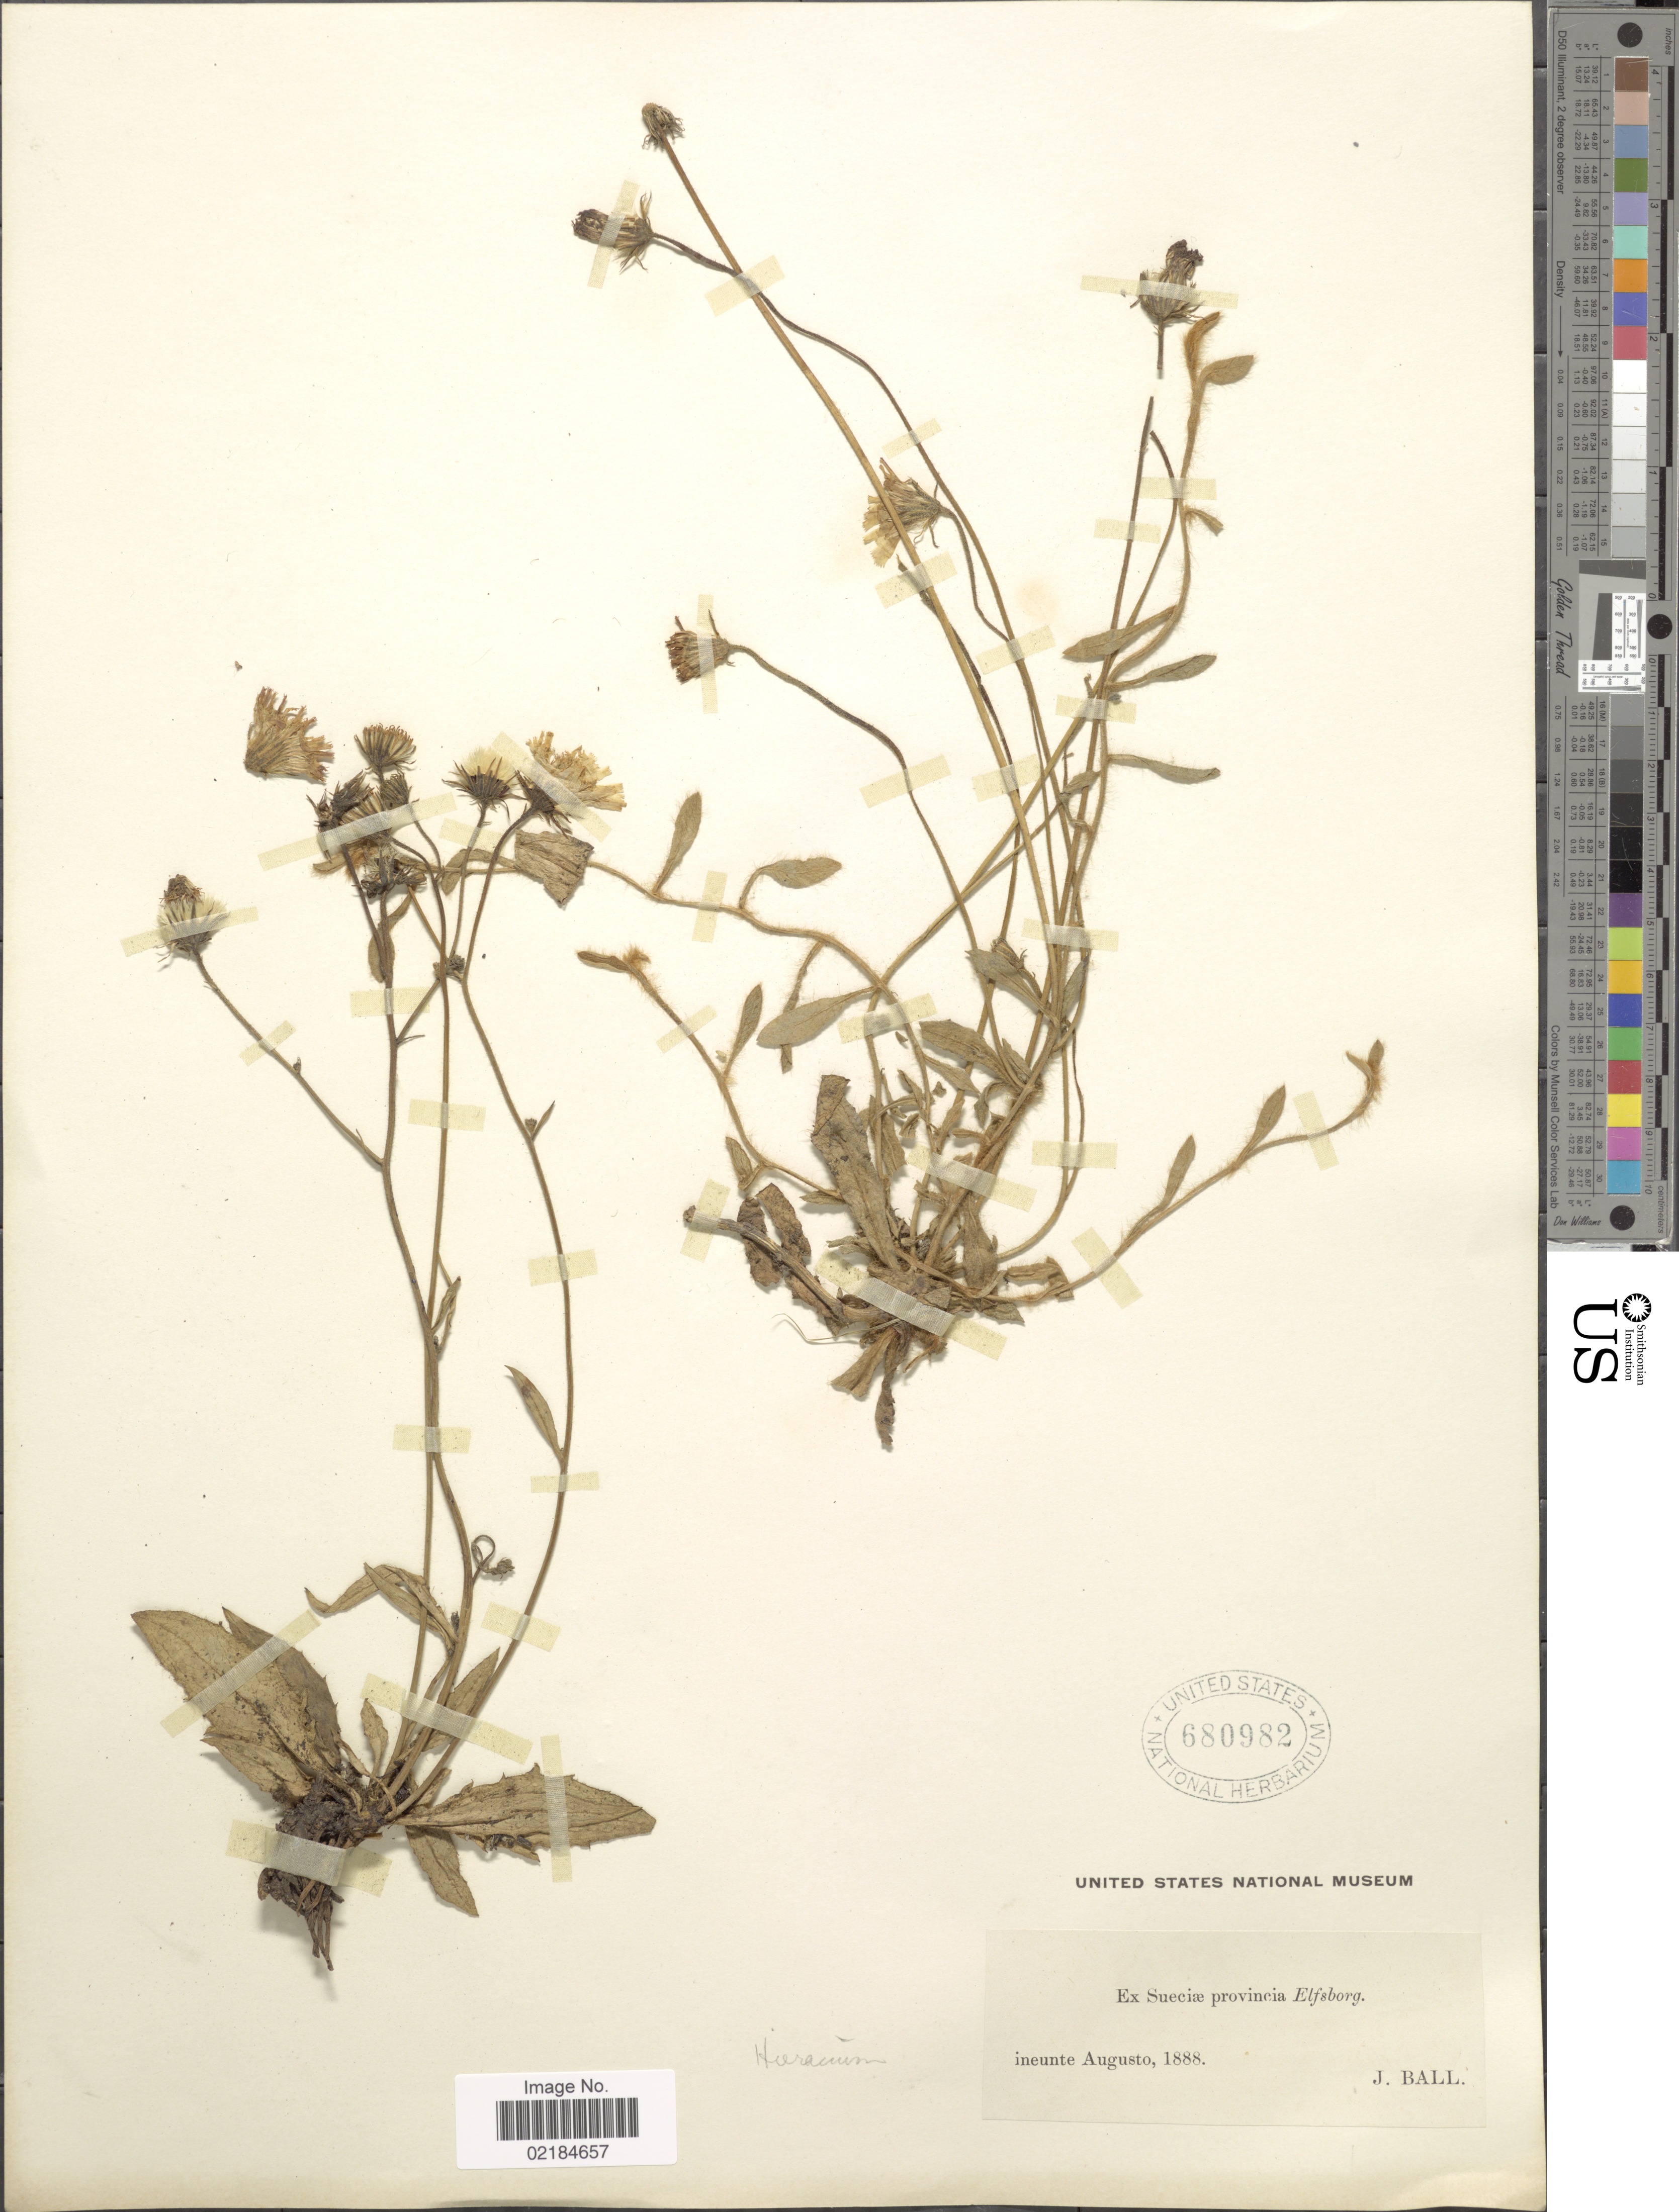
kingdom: Plantae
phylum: Tracheophyta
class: Magnoliopsida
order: Asterales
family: Asteraceae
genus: Hieracium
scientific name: Hieracium repandulare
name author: Druce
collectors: J. Ball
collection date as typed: Ineunte Augusto, 1888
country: Sweden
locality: Sueciae, provincia Elfsborg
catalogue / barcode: US 680982